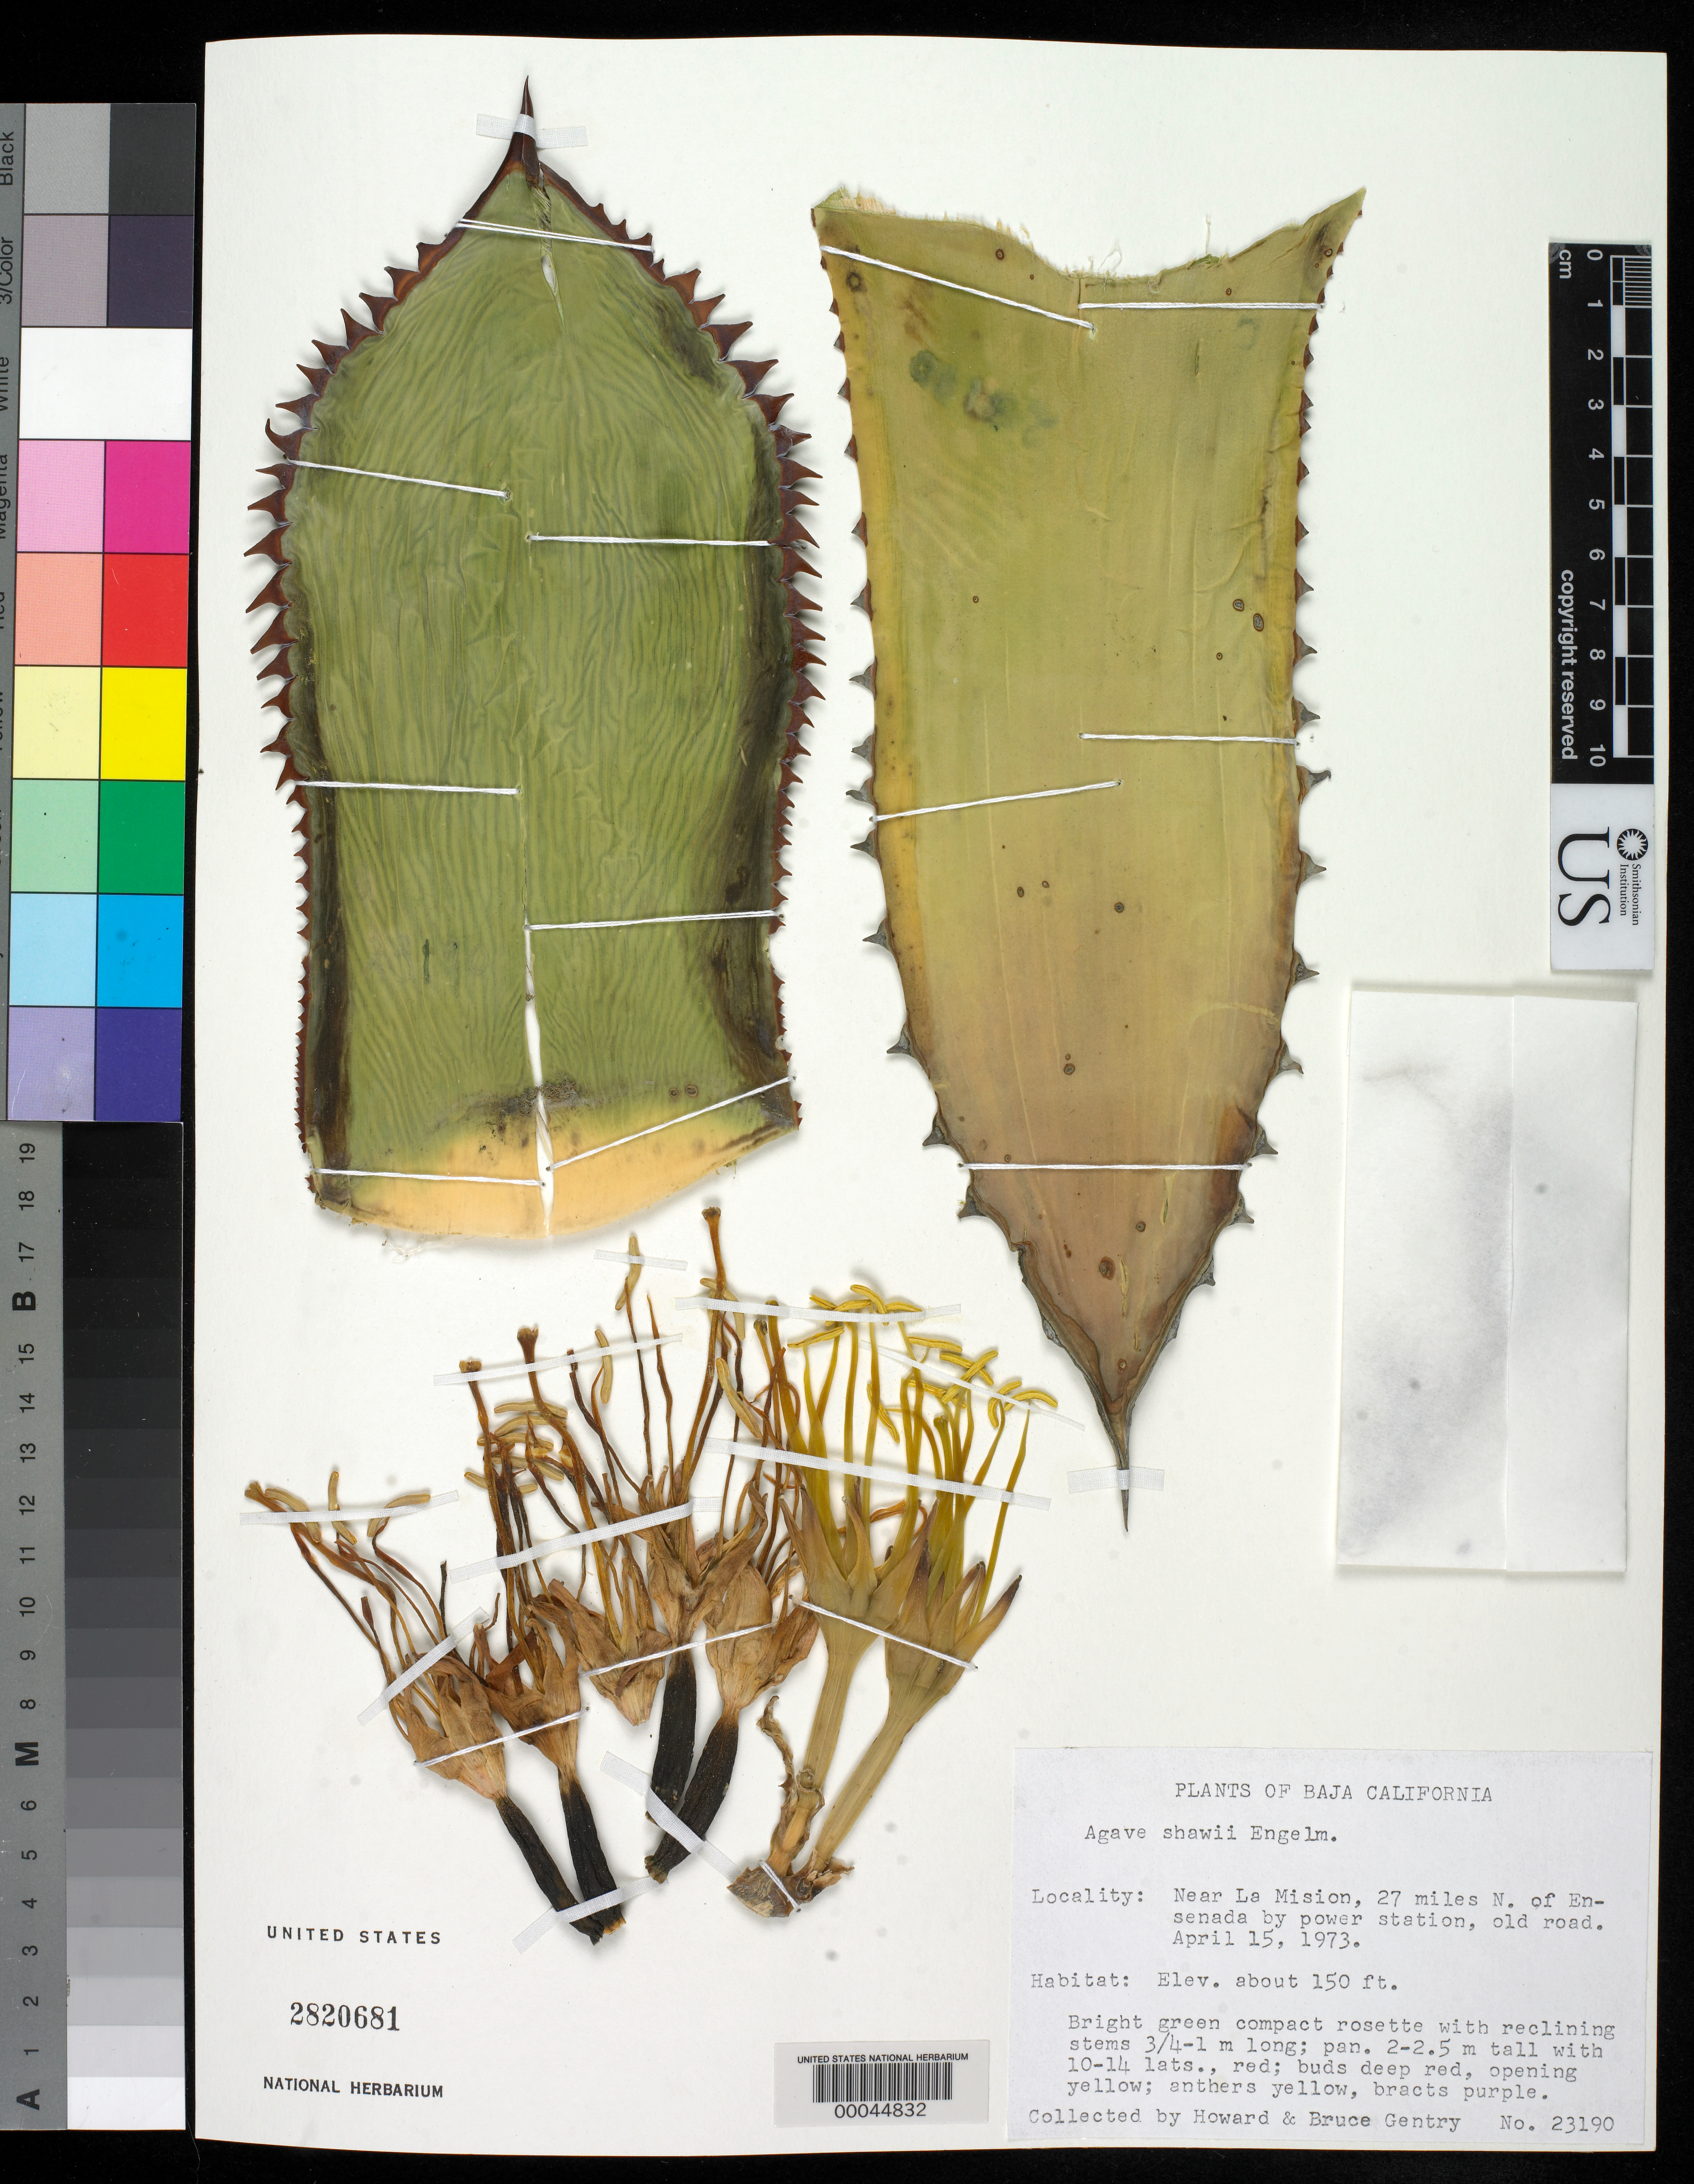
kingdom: Plantae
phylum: Tracheophyta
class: Liliopsida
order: Asparagales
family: Asparagaceae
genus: Agave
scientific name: Agave shawii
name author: Engelm.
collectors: H. S. Gentry & B. Gentry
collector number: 23190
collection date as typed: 15 Apr 1973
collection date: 1973-04-15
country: Mexico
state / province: Baja California Norte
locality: Near La Mision, 27 mi N of Ensenada by power station, old road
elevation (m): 46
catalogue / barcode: US 2820681